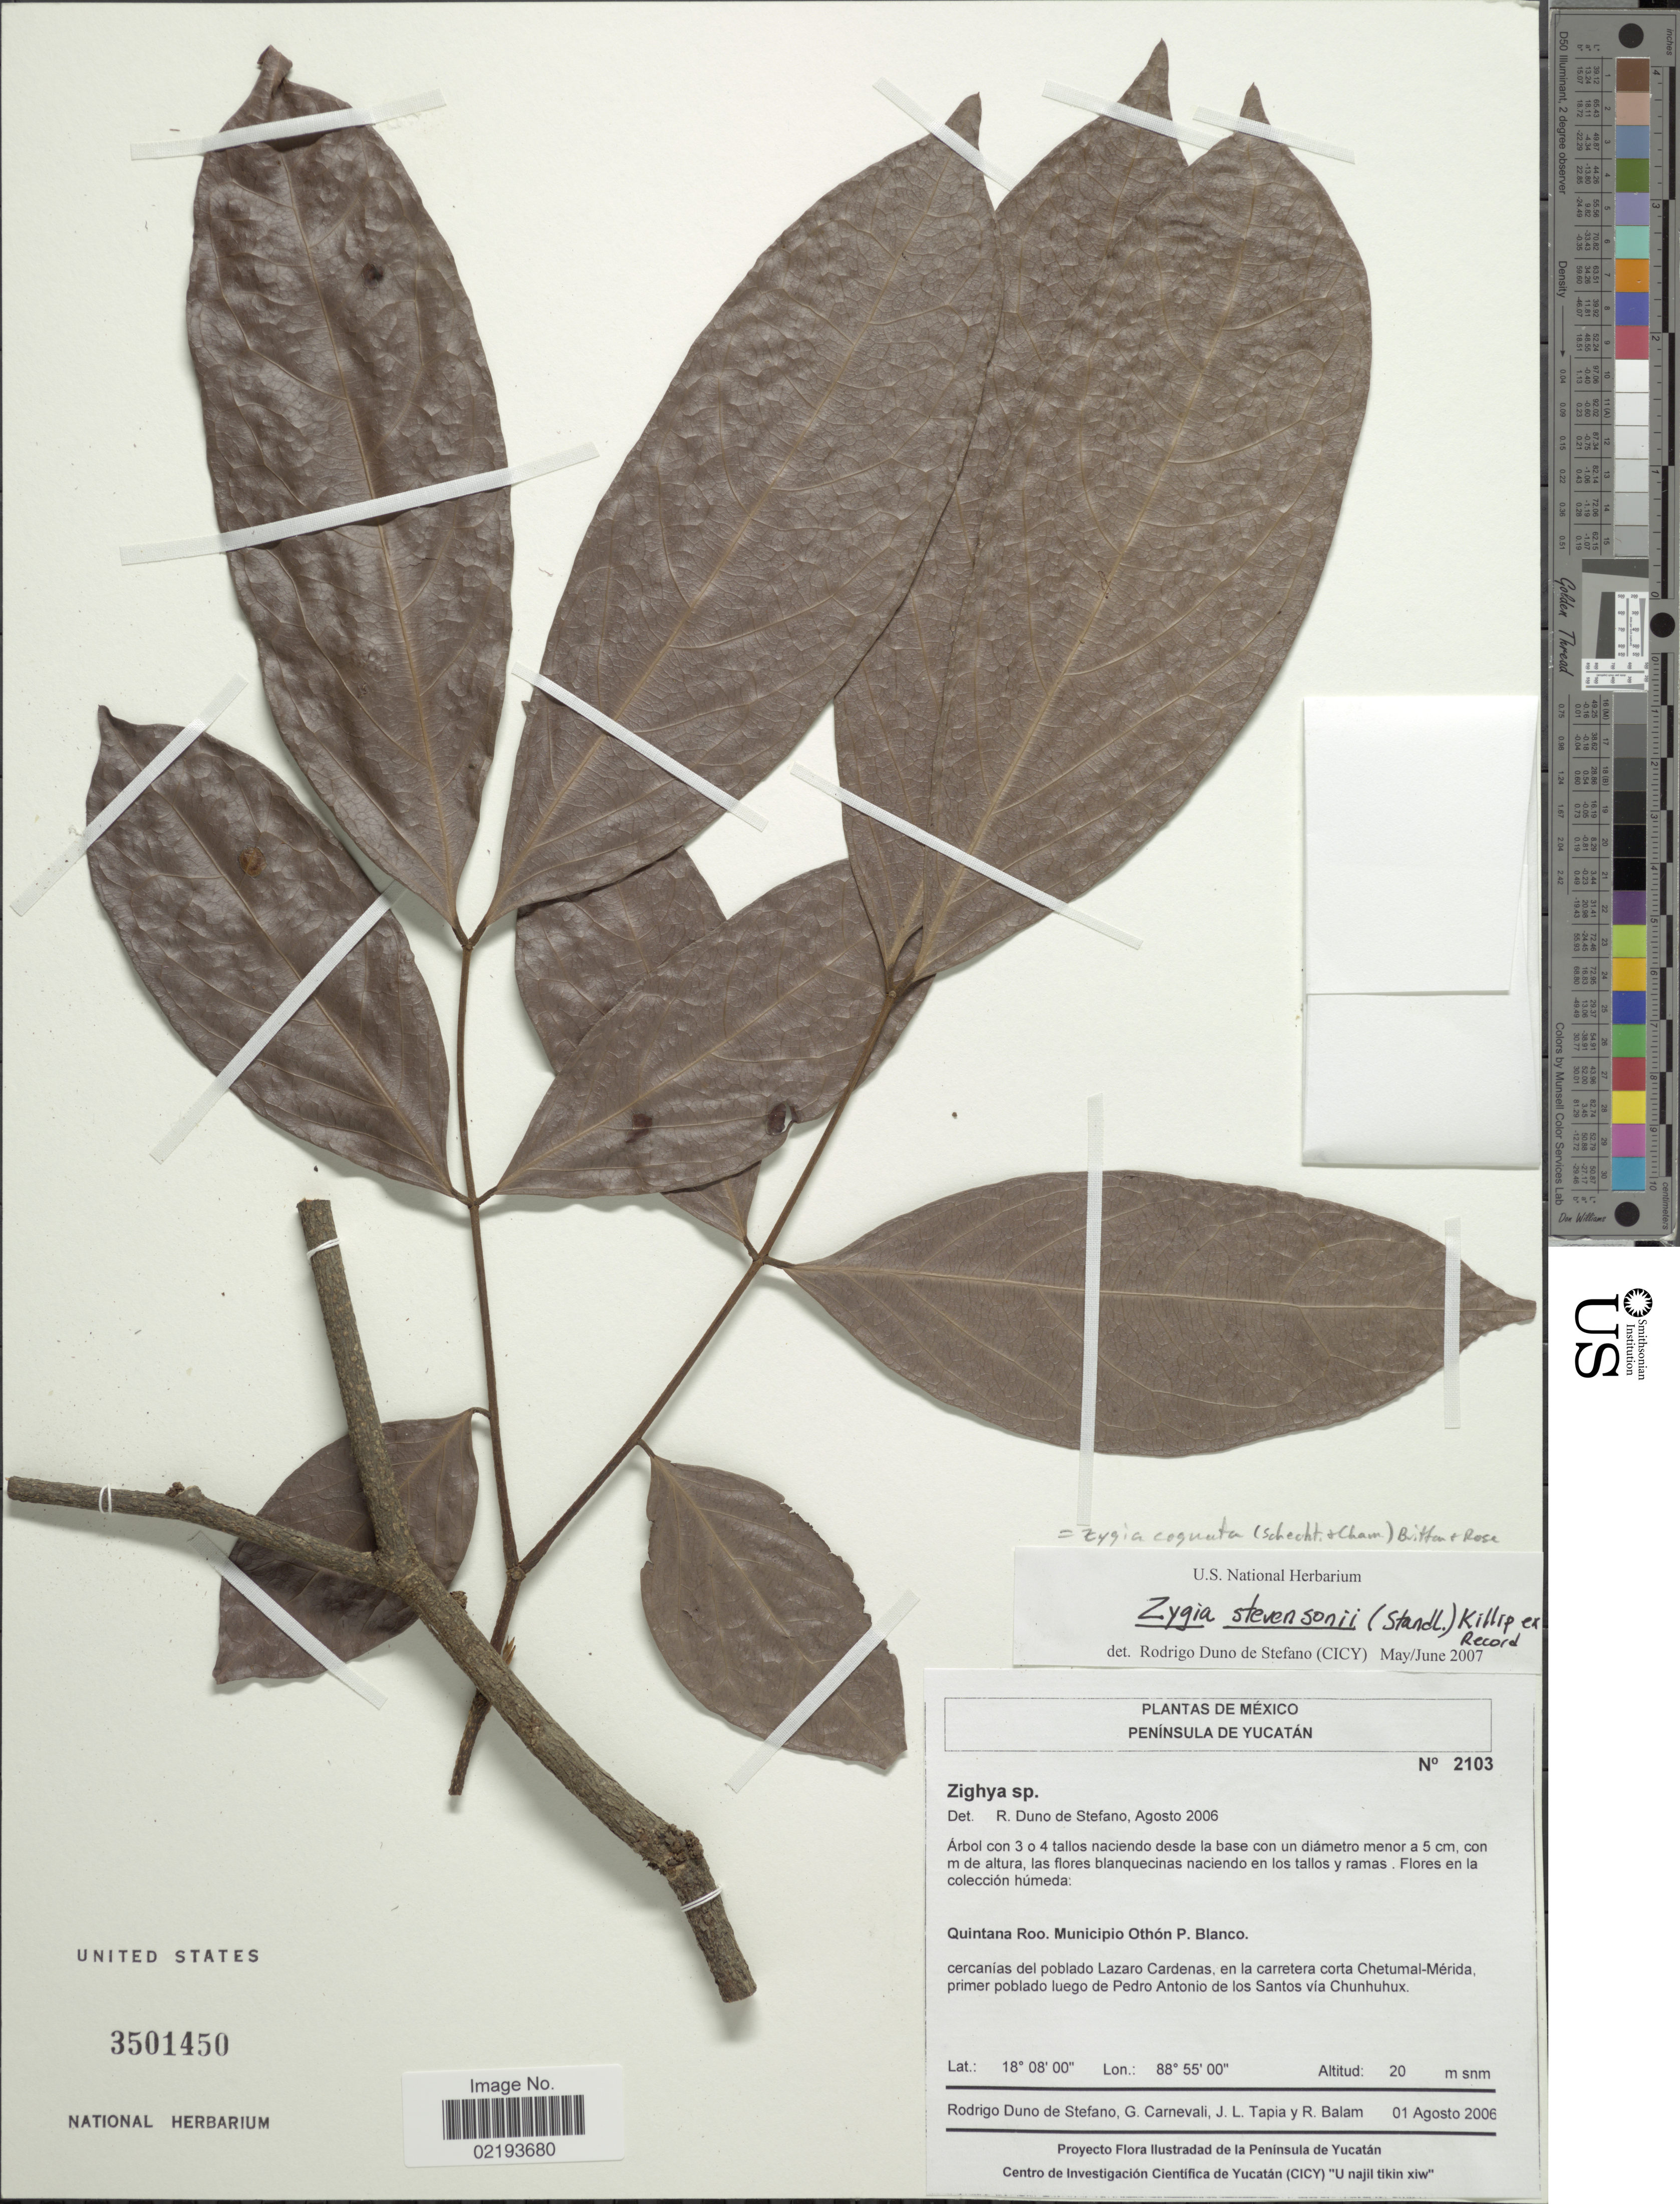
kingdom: Plantae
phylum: Tracheophyta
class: Magnoliopsida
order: Fabales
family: Fabaceae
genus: Zygia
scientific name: Zygia cognata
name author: (Schltdl.) Britton & Rose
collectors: R. Duno de Stefano, G. Carnevali, J. L. Tapia & R. Balam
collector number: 2103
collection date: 2006-08-01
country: Mexico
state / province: Yucatán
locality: Península de Yucatan. Quintana Roo. Municipio Othón P. Blanco. cercanías del poblado Lazaro Cardenas, en la carretera corta Chetumal-Mérida, primer poblado luego de Pedro Antonio de los Santos vía Chunhuhux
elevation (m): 20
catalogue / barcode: US 3501450